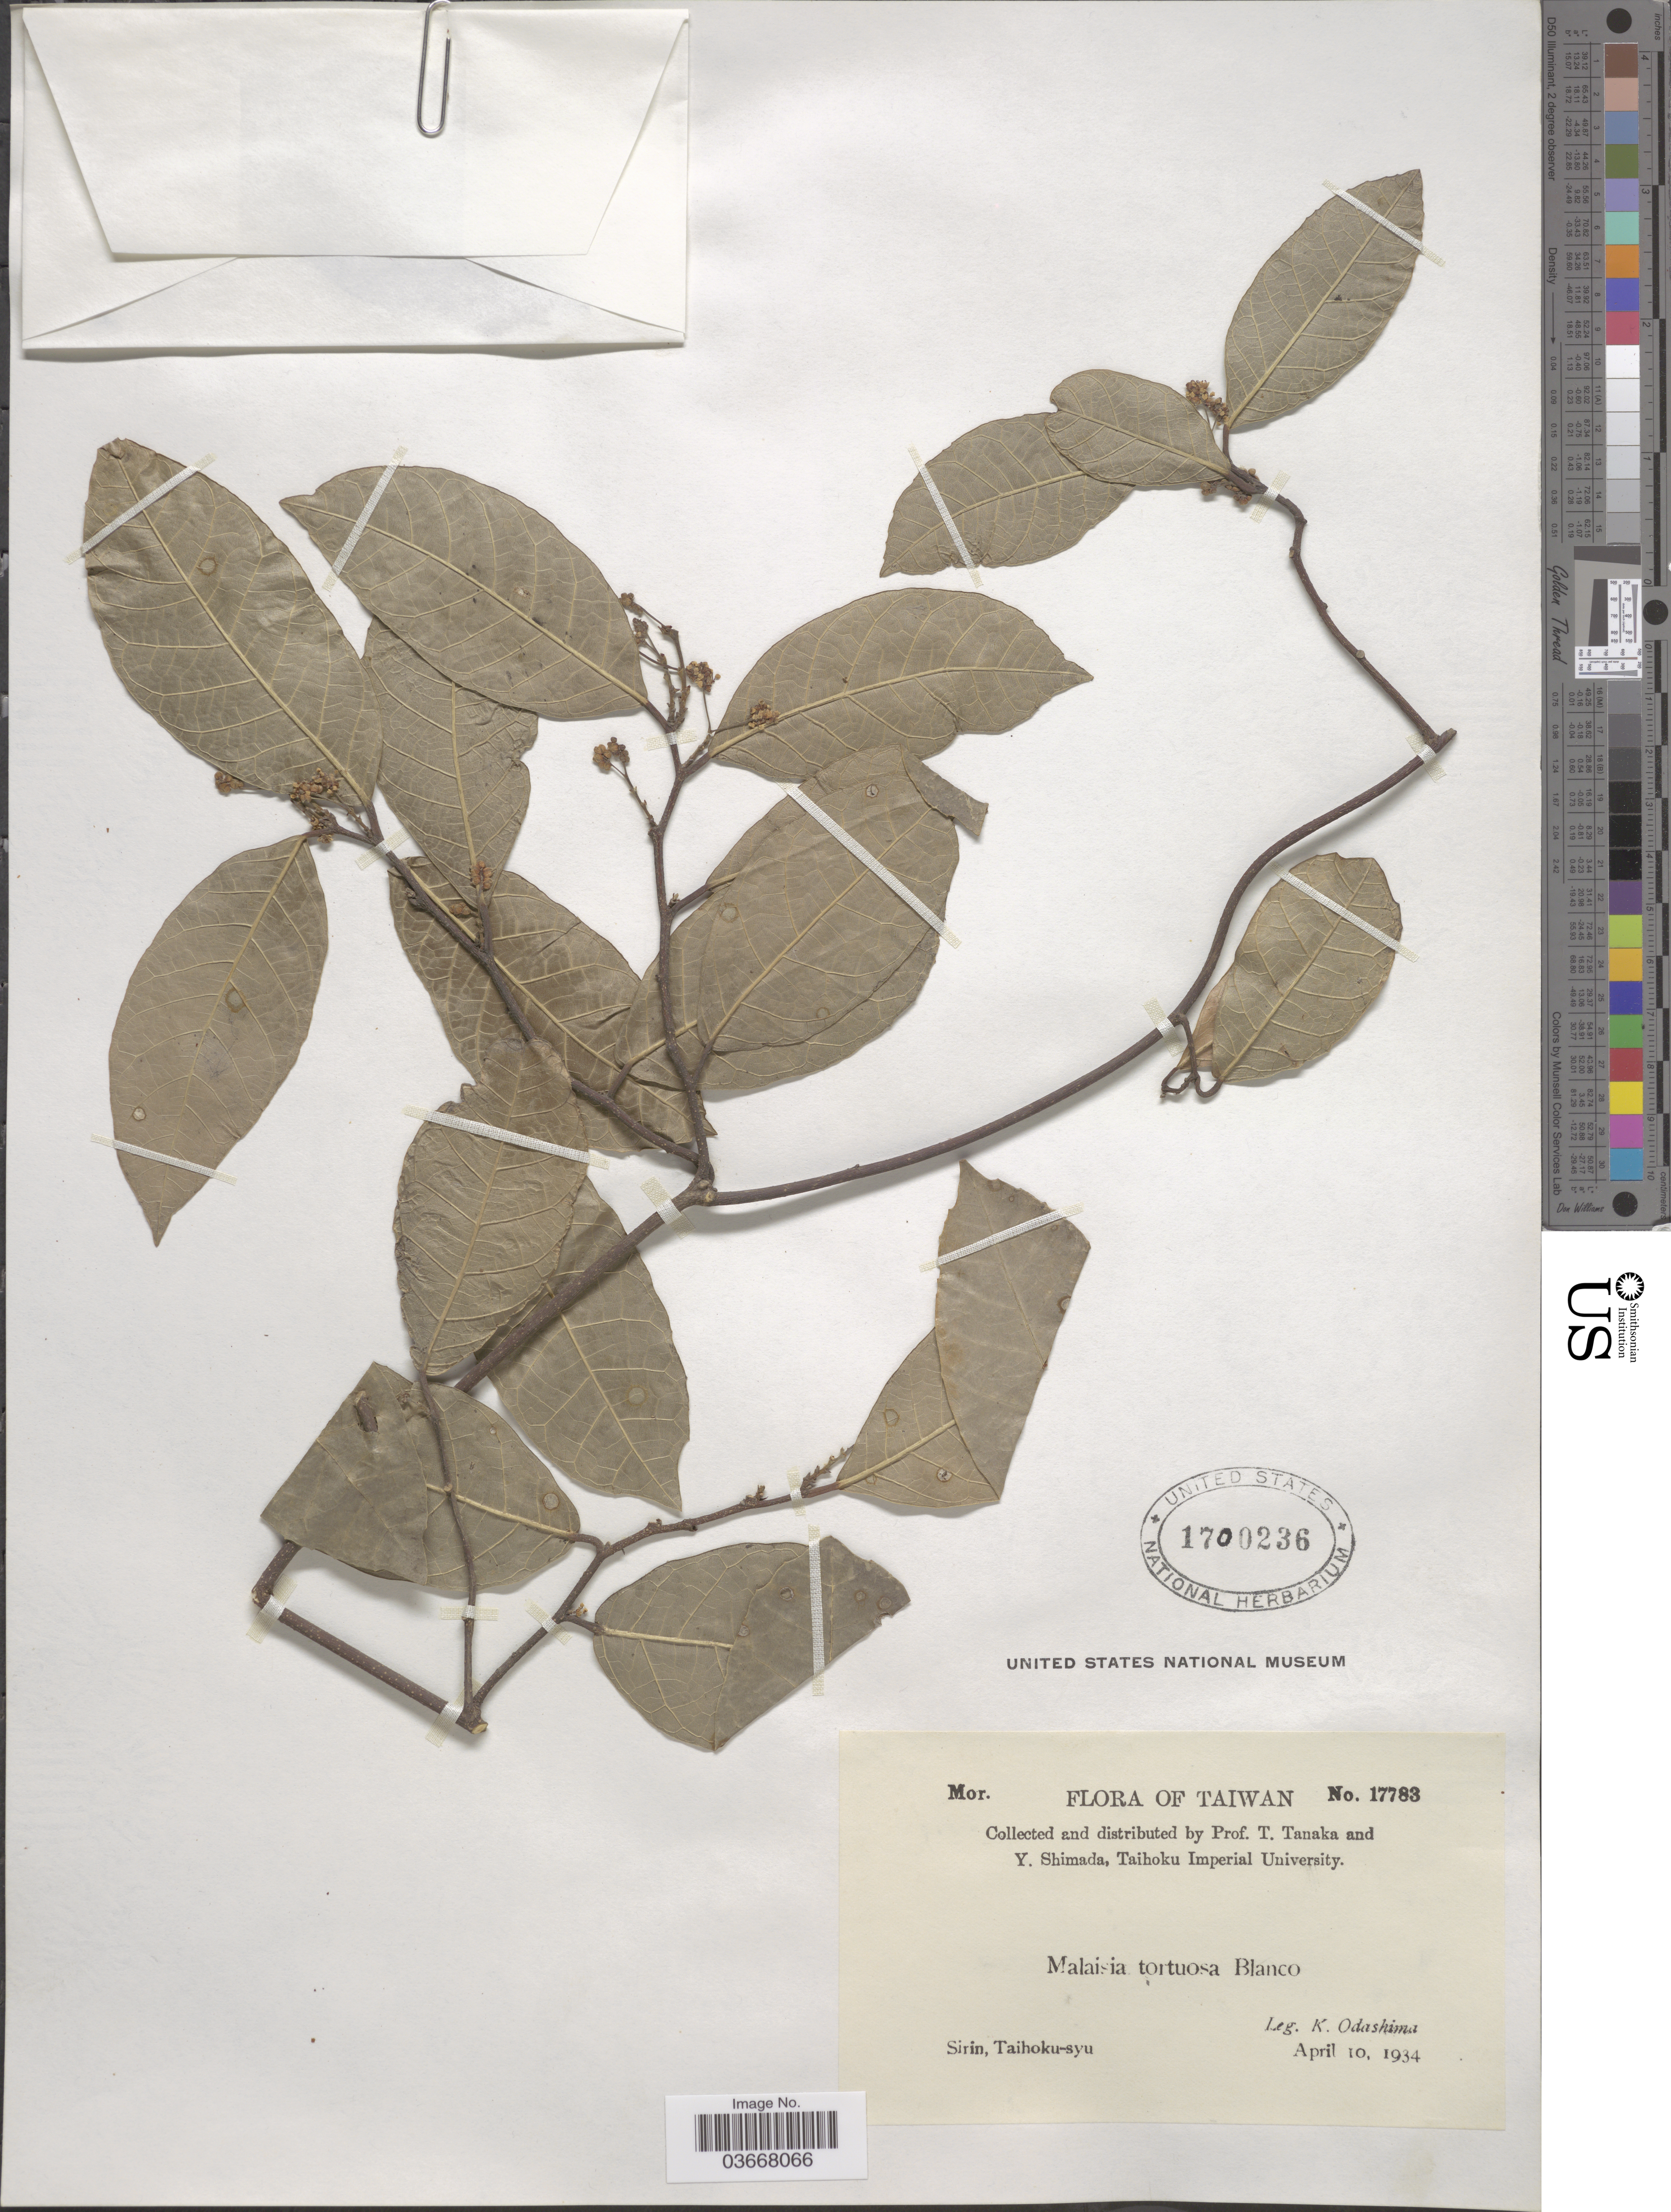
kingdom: Plantae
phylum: Tracheophyta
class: Magnoliopsida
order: Rosales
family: Moraceae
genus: Malaisia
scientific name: Malaisia scandens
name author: (Lour.) Planch.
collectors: K. Odashima, T. Tanaka & Y. Shimada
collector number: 17783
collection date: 1934-04-10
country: Taiwan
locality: Sirin, Taihoku-syu.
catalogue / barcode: US 1700236